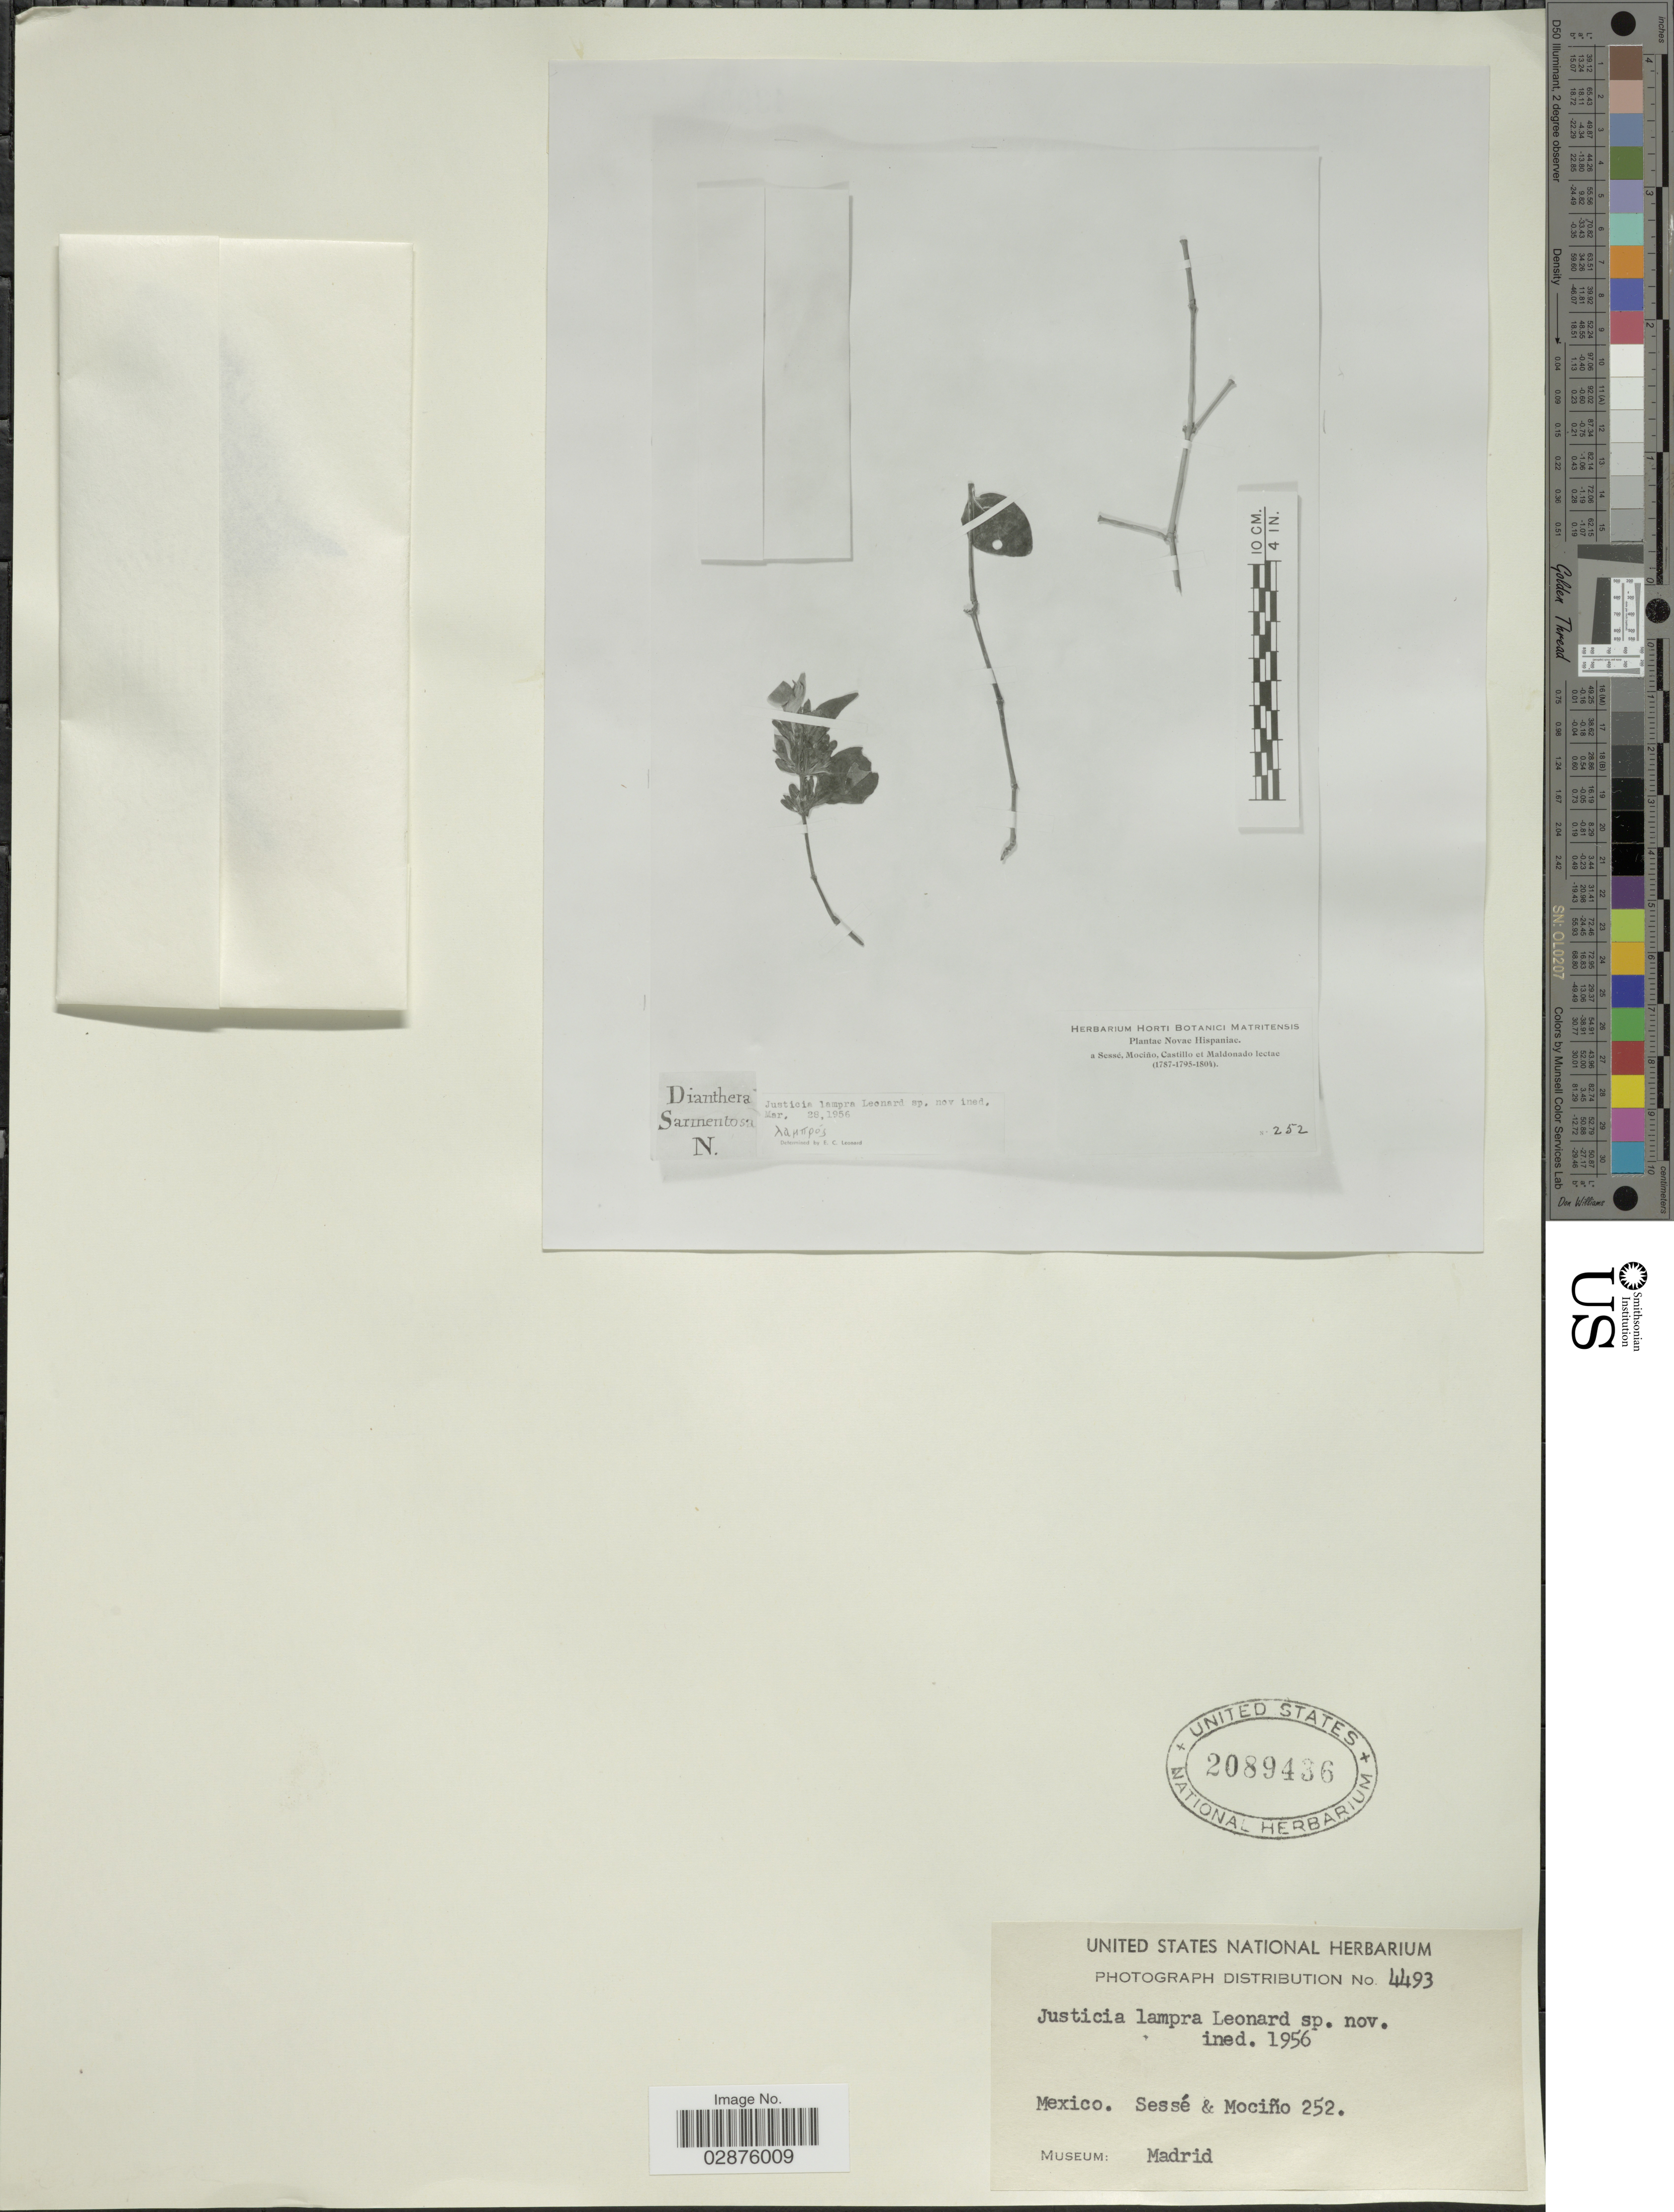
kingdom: Plantae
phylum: Tracheophyta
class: Magnoliopsida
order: Lamiales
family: Acanthaceae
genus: Justicia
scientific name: Justicia carthaginensis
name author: Jacq.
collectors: Sessé, --, Mociño, Castillo, -- & Maldonado, --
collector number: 252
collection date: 1787/1804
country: Mexico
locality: Novae Hispaniae.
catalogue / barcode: US 2089436